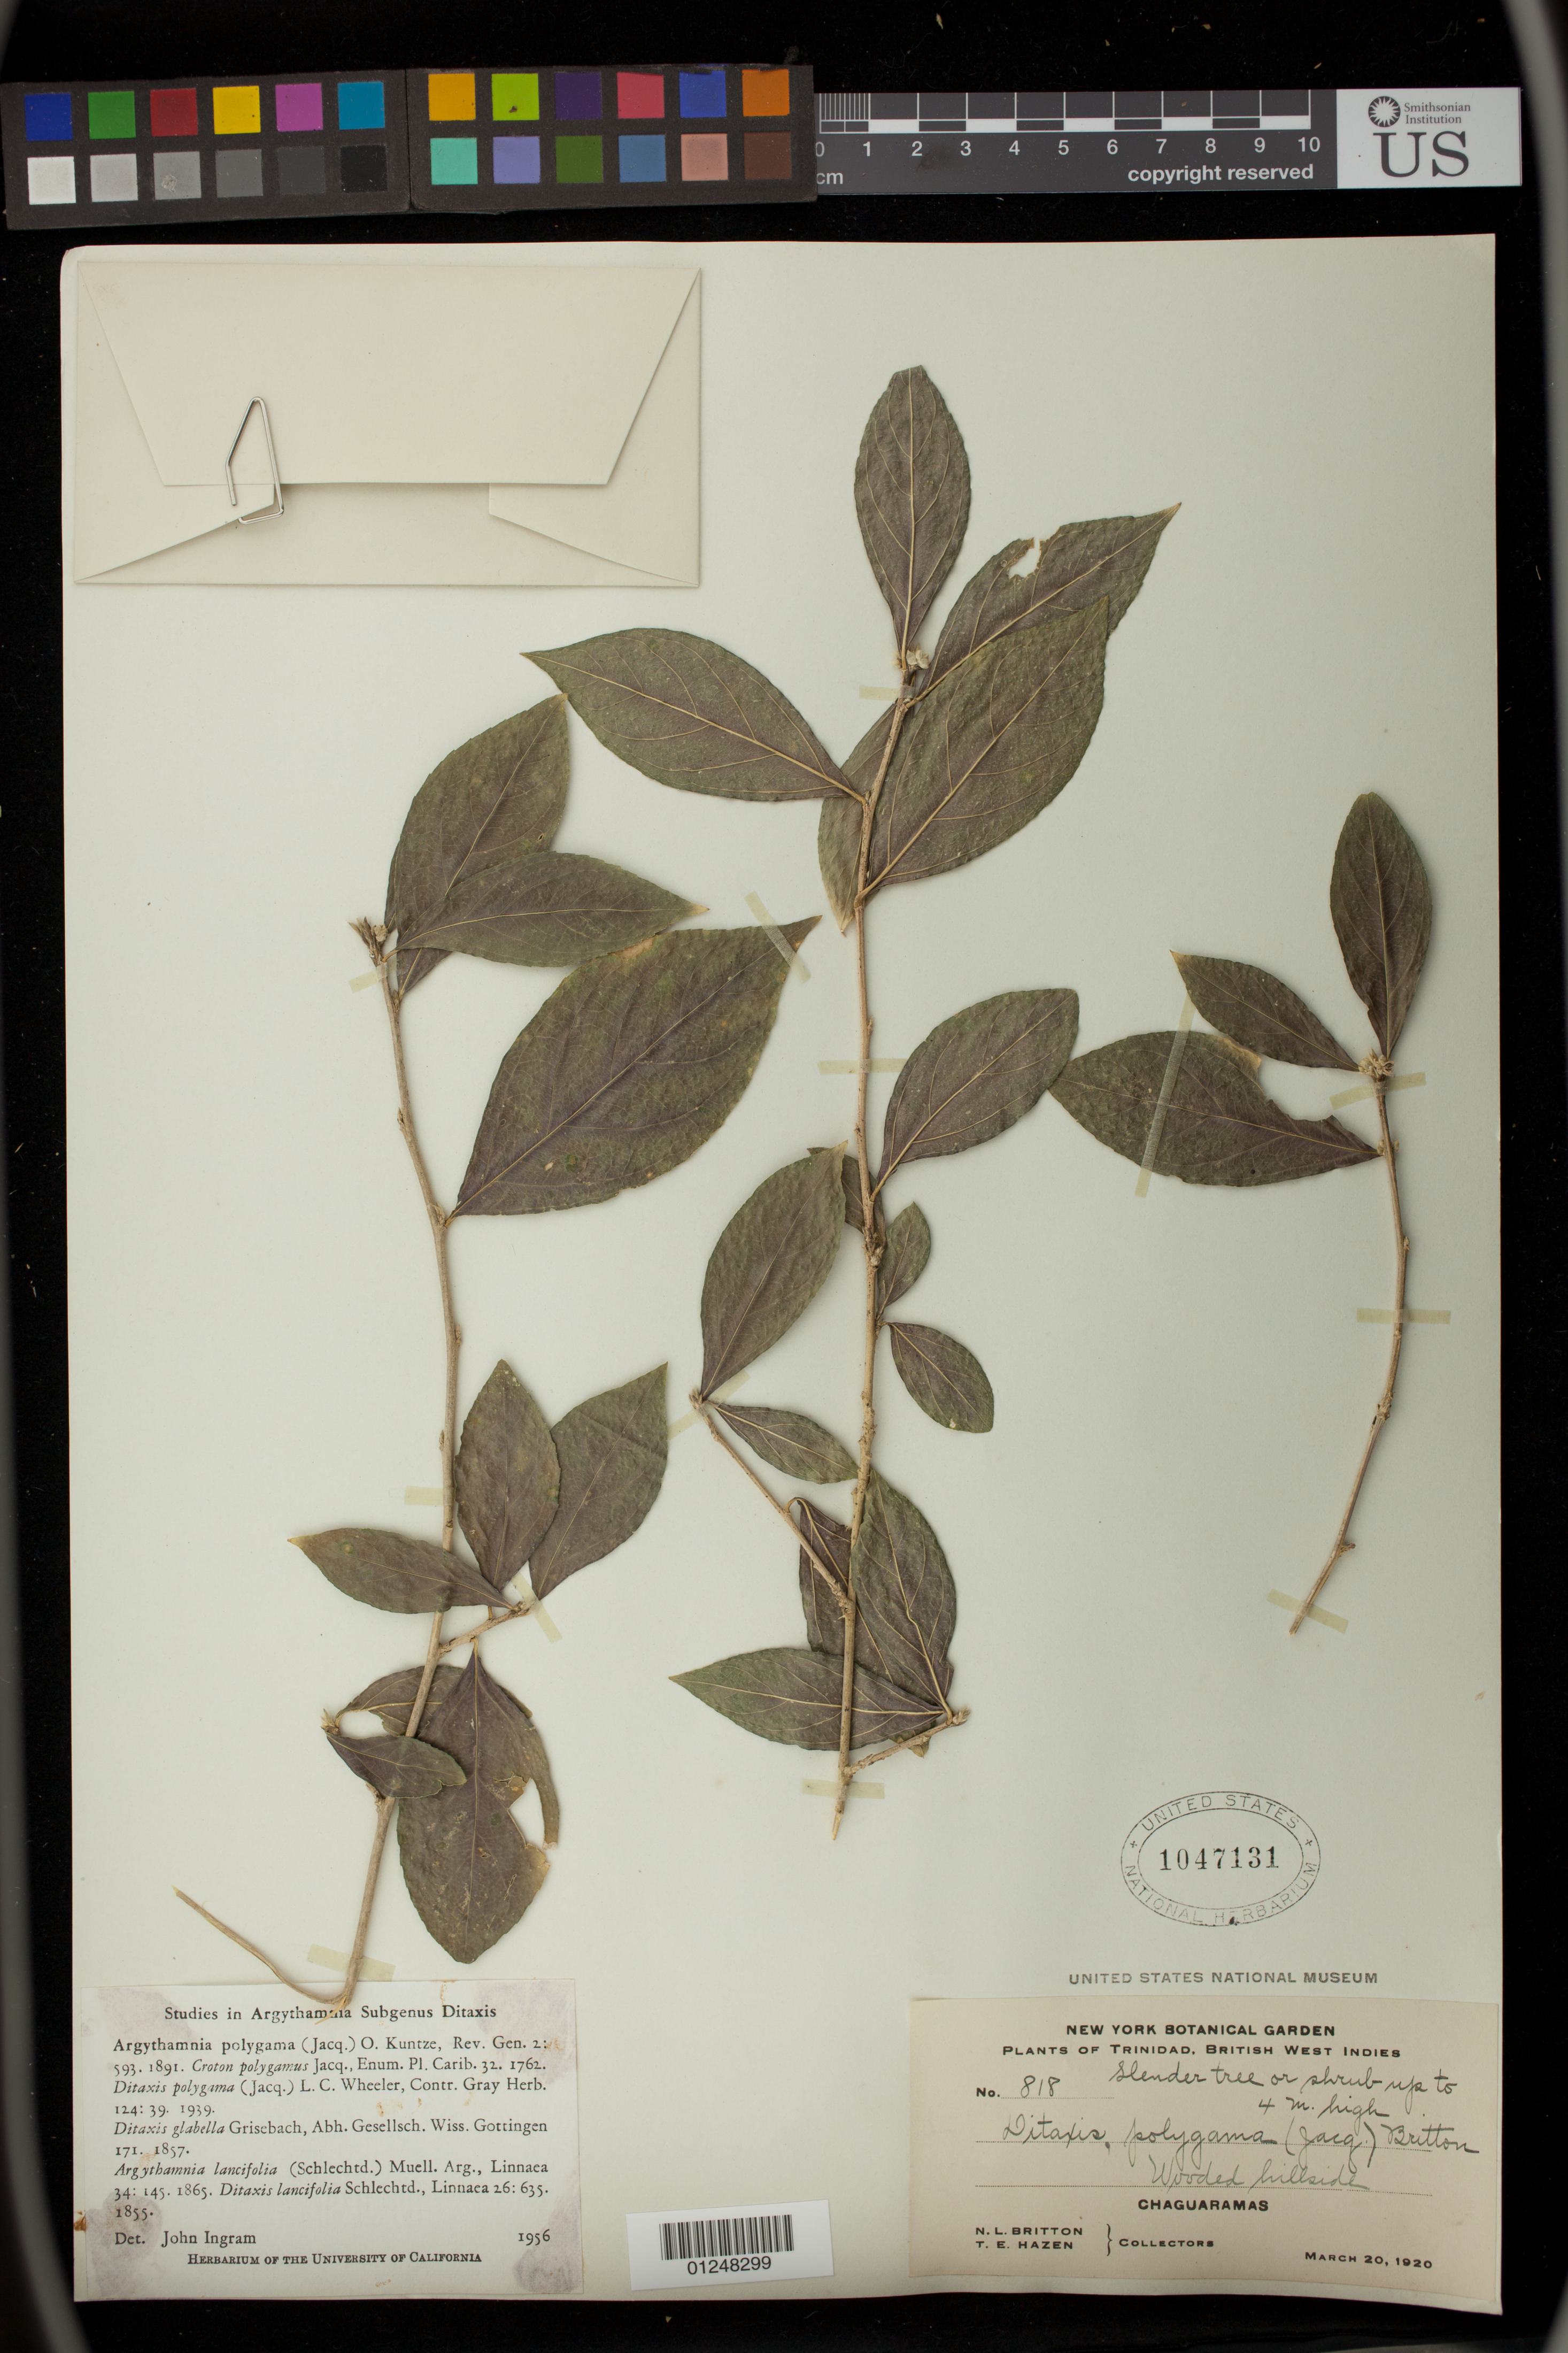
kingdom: Plantae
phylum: Tracheophyta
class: Magnoliopsida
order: Malpighiales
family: Euphorbiaceae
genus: Argythamnia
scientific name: Argythamnia polygama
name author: (Jacq.) Kuntze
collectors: N. Britton & T. E. Hazen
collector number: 818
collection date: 1920-03-20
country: Trinidad and Tobago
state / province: Diego Martin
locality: Wooded hillside. Chaguaramas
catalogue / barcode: US 1047131